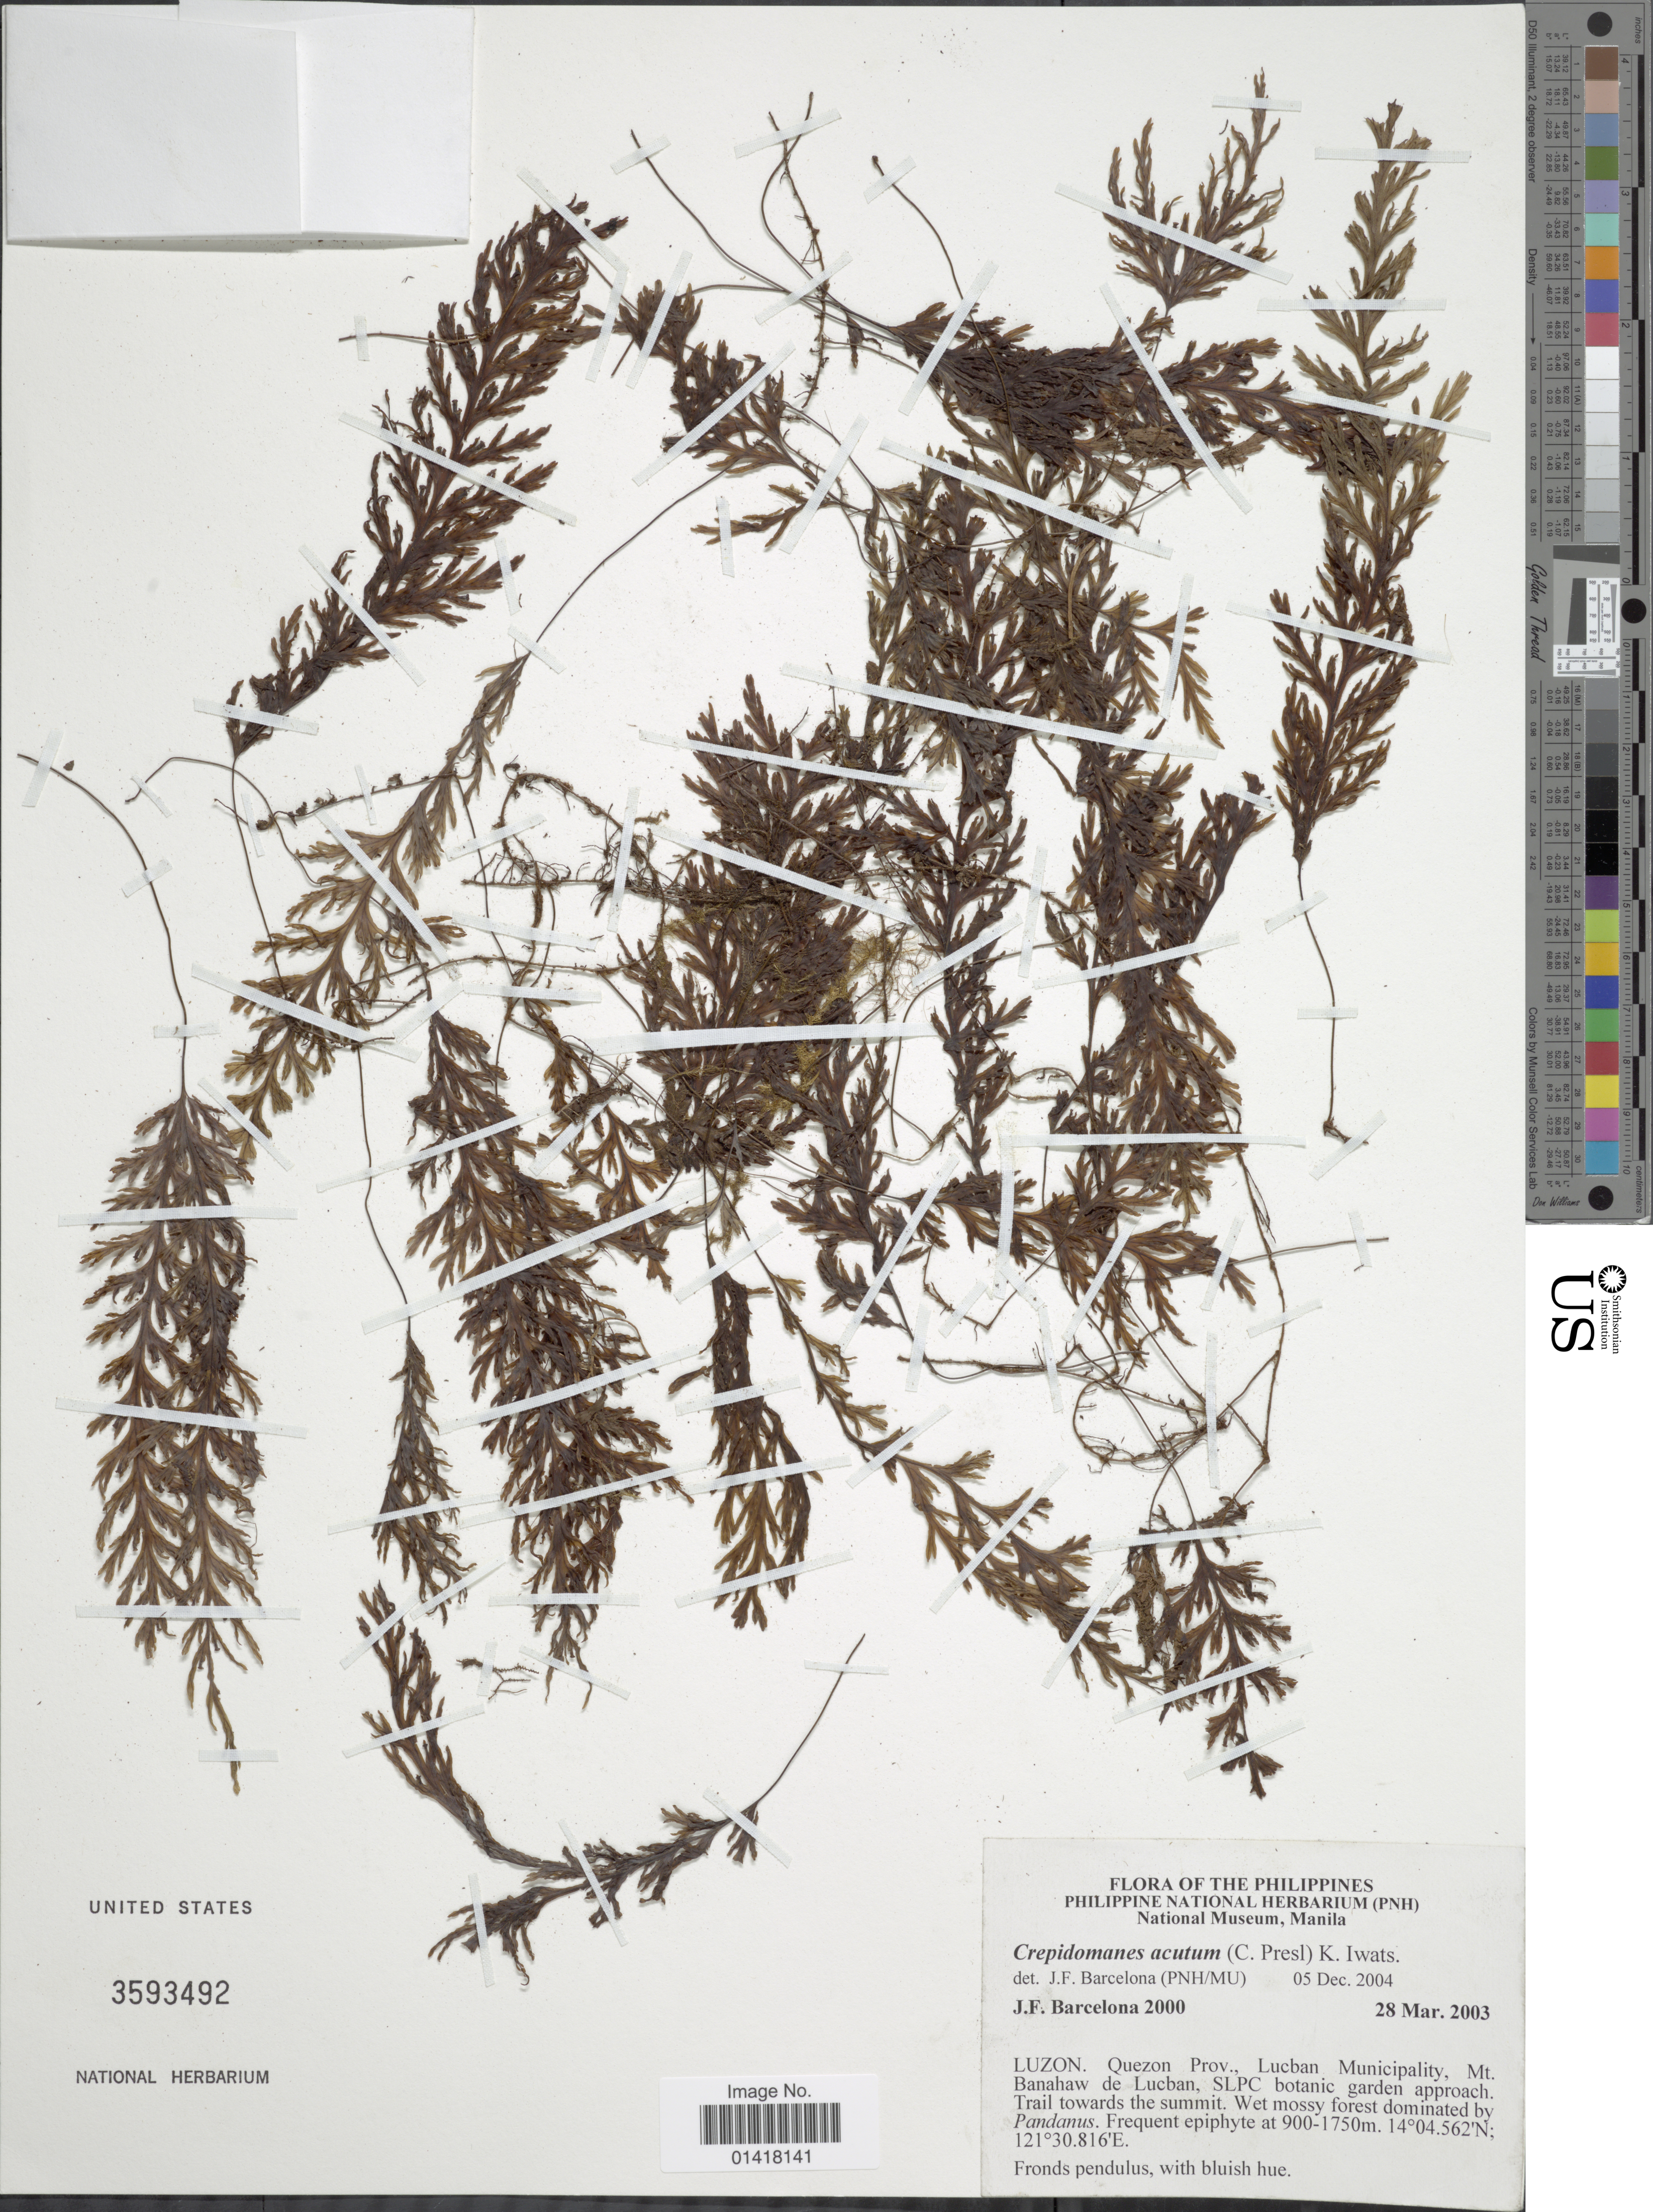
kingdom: Plantae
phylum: Tracheophyta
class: Polypodiopsida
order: Hymenophyllales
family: Hymenophyllaceae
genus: Hymenophyllum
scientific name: Hymenophyllum acutum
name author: (C. Presl) Ebihara & K. Iwats.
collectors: J. F. Barcelona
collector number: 2000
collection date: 2003-03-28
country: Philippines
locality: The Philippines. Luzon. Quezon Prov., Lucban Municipality, Mt. Banahaw de Lucban, SLPC. botanic garden approach. Trail towards the summit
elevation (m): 900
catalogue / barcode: US 3593492